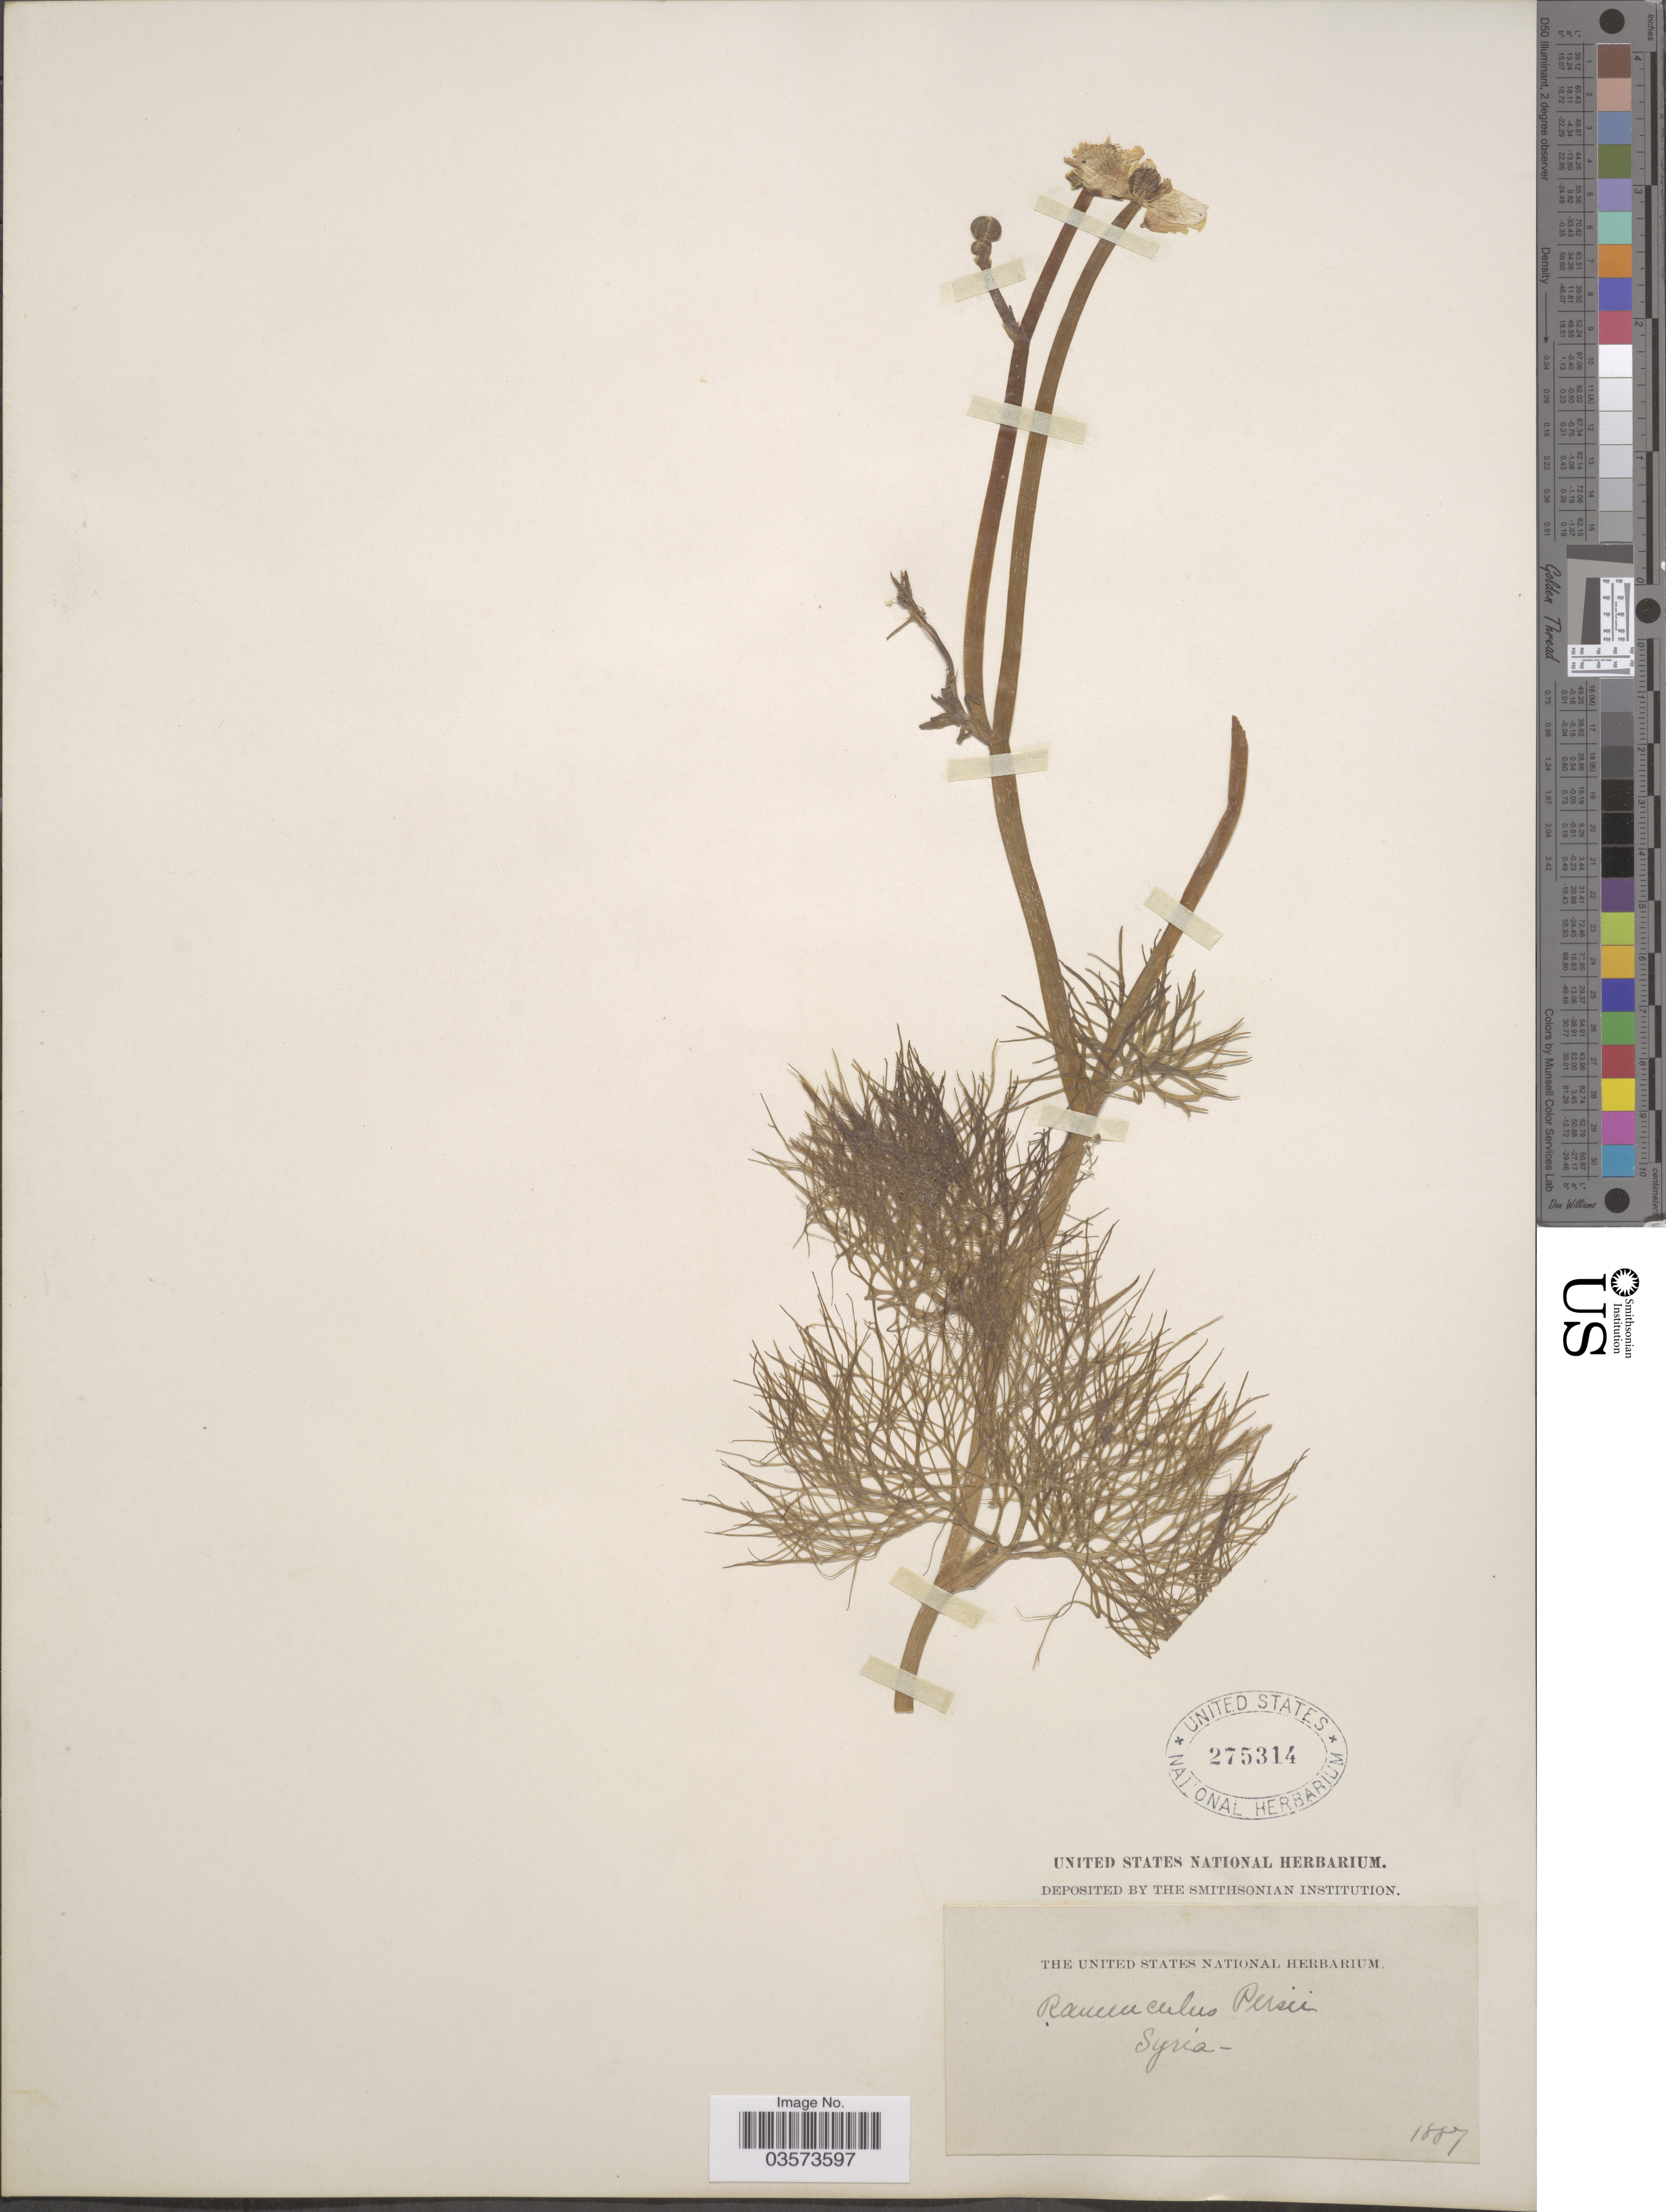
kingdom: Plantae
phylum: Tracheophyta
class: Magnoliopsida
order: Ranunculales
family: Ranunculaceae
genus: Ranunculus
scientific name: Ranunculus sp.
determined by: Strong, Mark T., (BOT), Smithsonian Institution - National Museum of Natural History (UNITED STATES)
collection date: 1887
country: Syria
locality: Syria.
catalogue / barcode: US 275314